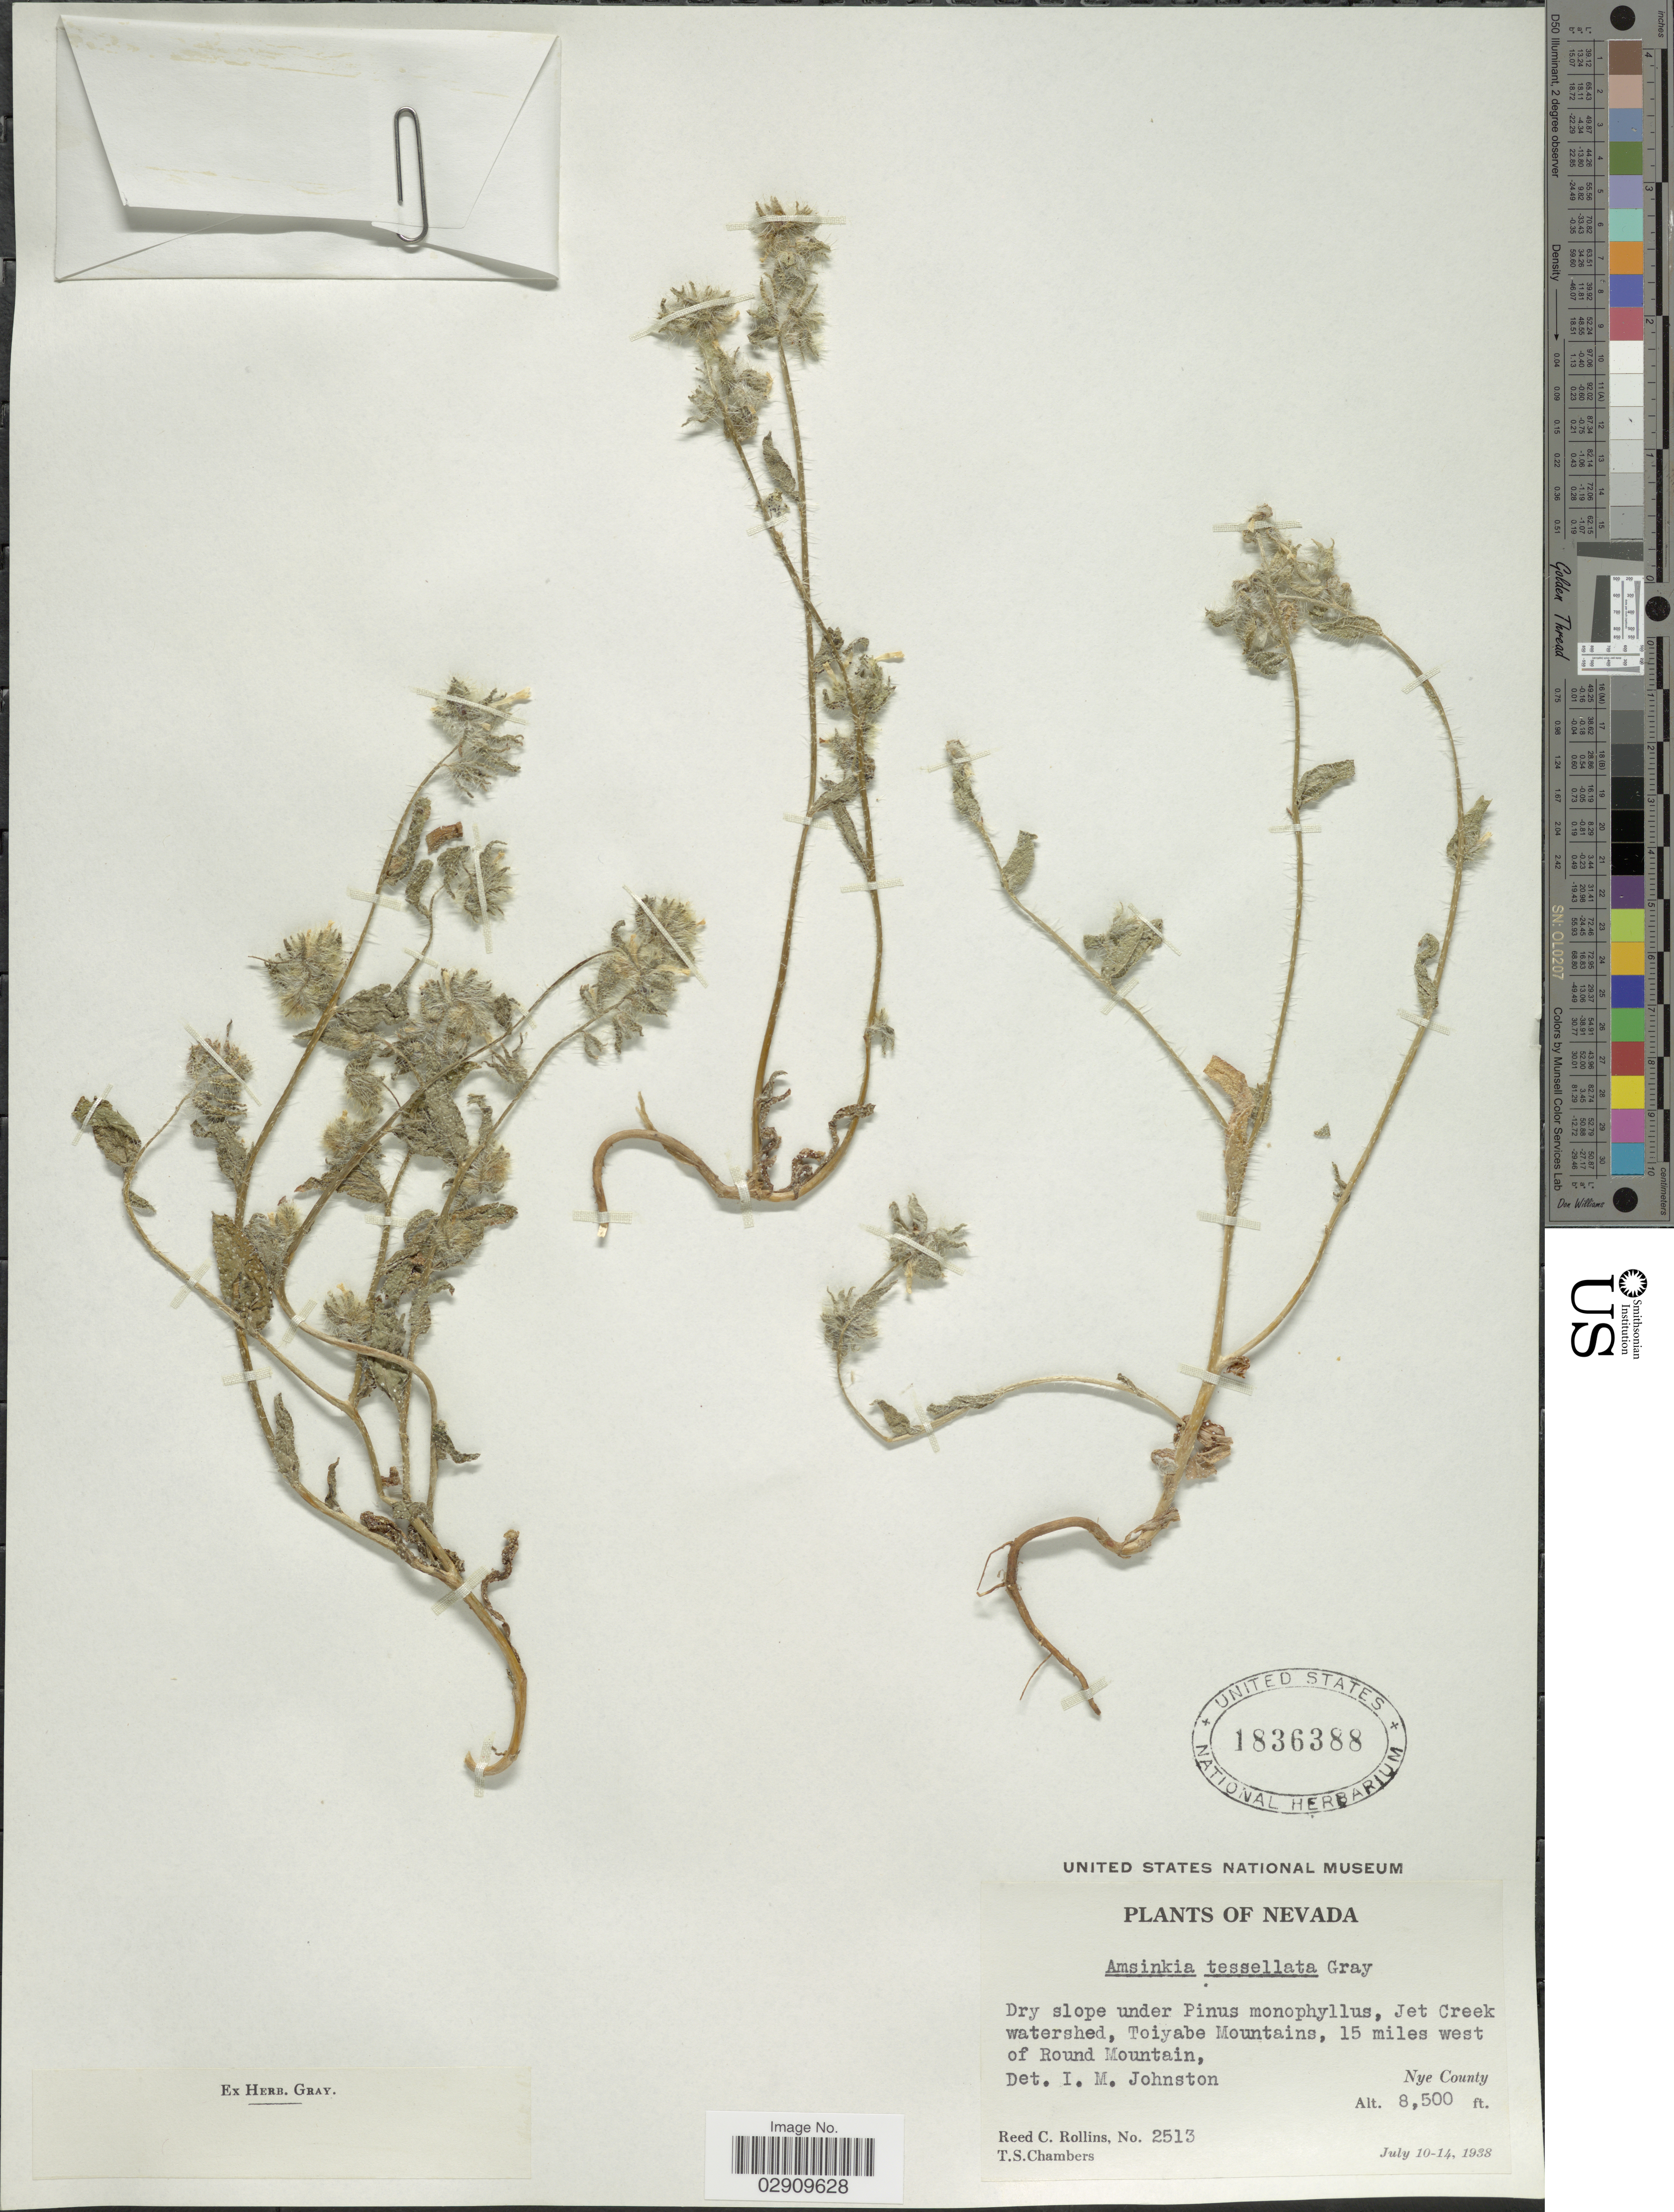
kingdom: Plantae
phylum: Tracheophyta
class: Magnoliopsida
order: Boraginales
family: Boraginaceae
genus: Amsinckia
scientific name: Amsinckia tessellata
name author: A. Gray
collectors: R. C. Rollins & T. Chambers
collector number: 2513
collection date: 1938-07-10/1938-07-14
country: United States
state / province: Nevada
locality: Jet Creek watershed, Toiyabe Mountains, 15 miles west of Round Mountain. Nye County.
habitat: dry slope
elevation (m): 2591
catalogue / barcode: US 1836388